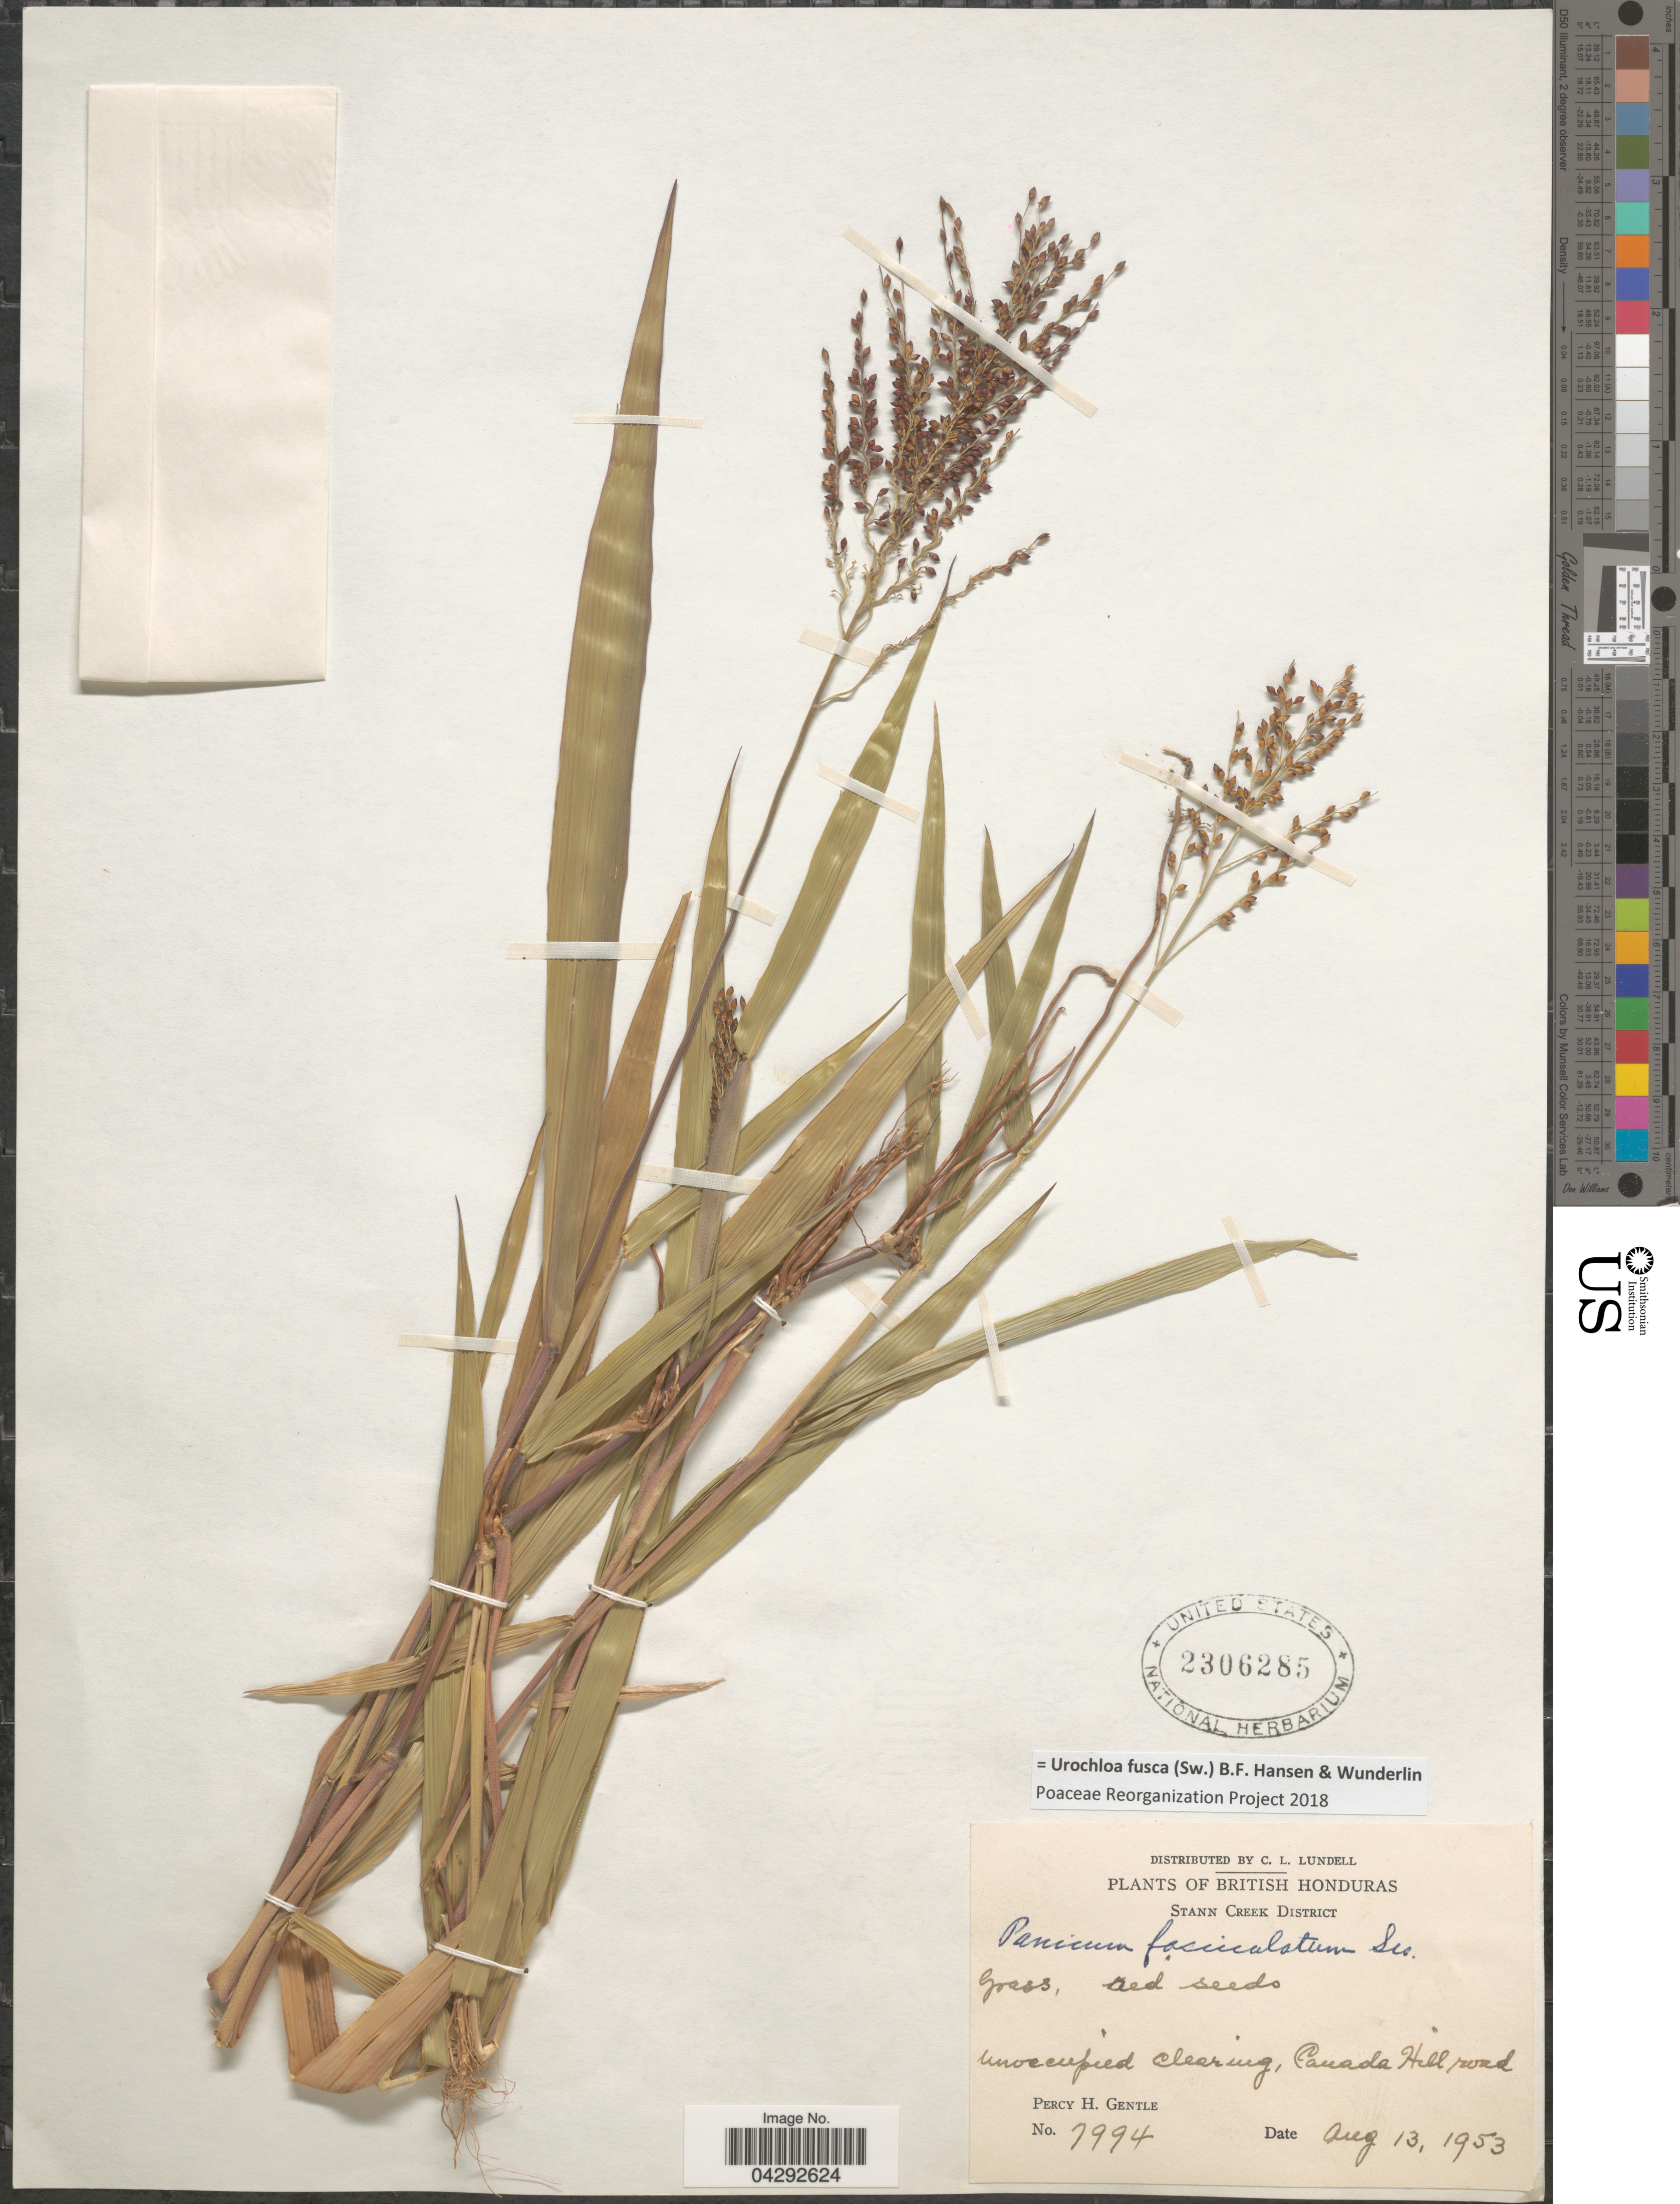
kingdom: Plantae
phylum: Tracheophyta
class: Liliopsida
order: Poales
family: Poaceae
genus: Urochloa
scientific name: Urochloa fusca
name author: (Sw.) B.F. Hansen & Wunderlin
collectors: P. H. Gentle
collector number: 7994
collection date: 1953-08-13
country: Belize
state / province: Stann Creek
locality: Stann Creek District. British Honduras, Unoccupied clearing, Canada Hill road.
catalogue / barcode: US 2306285